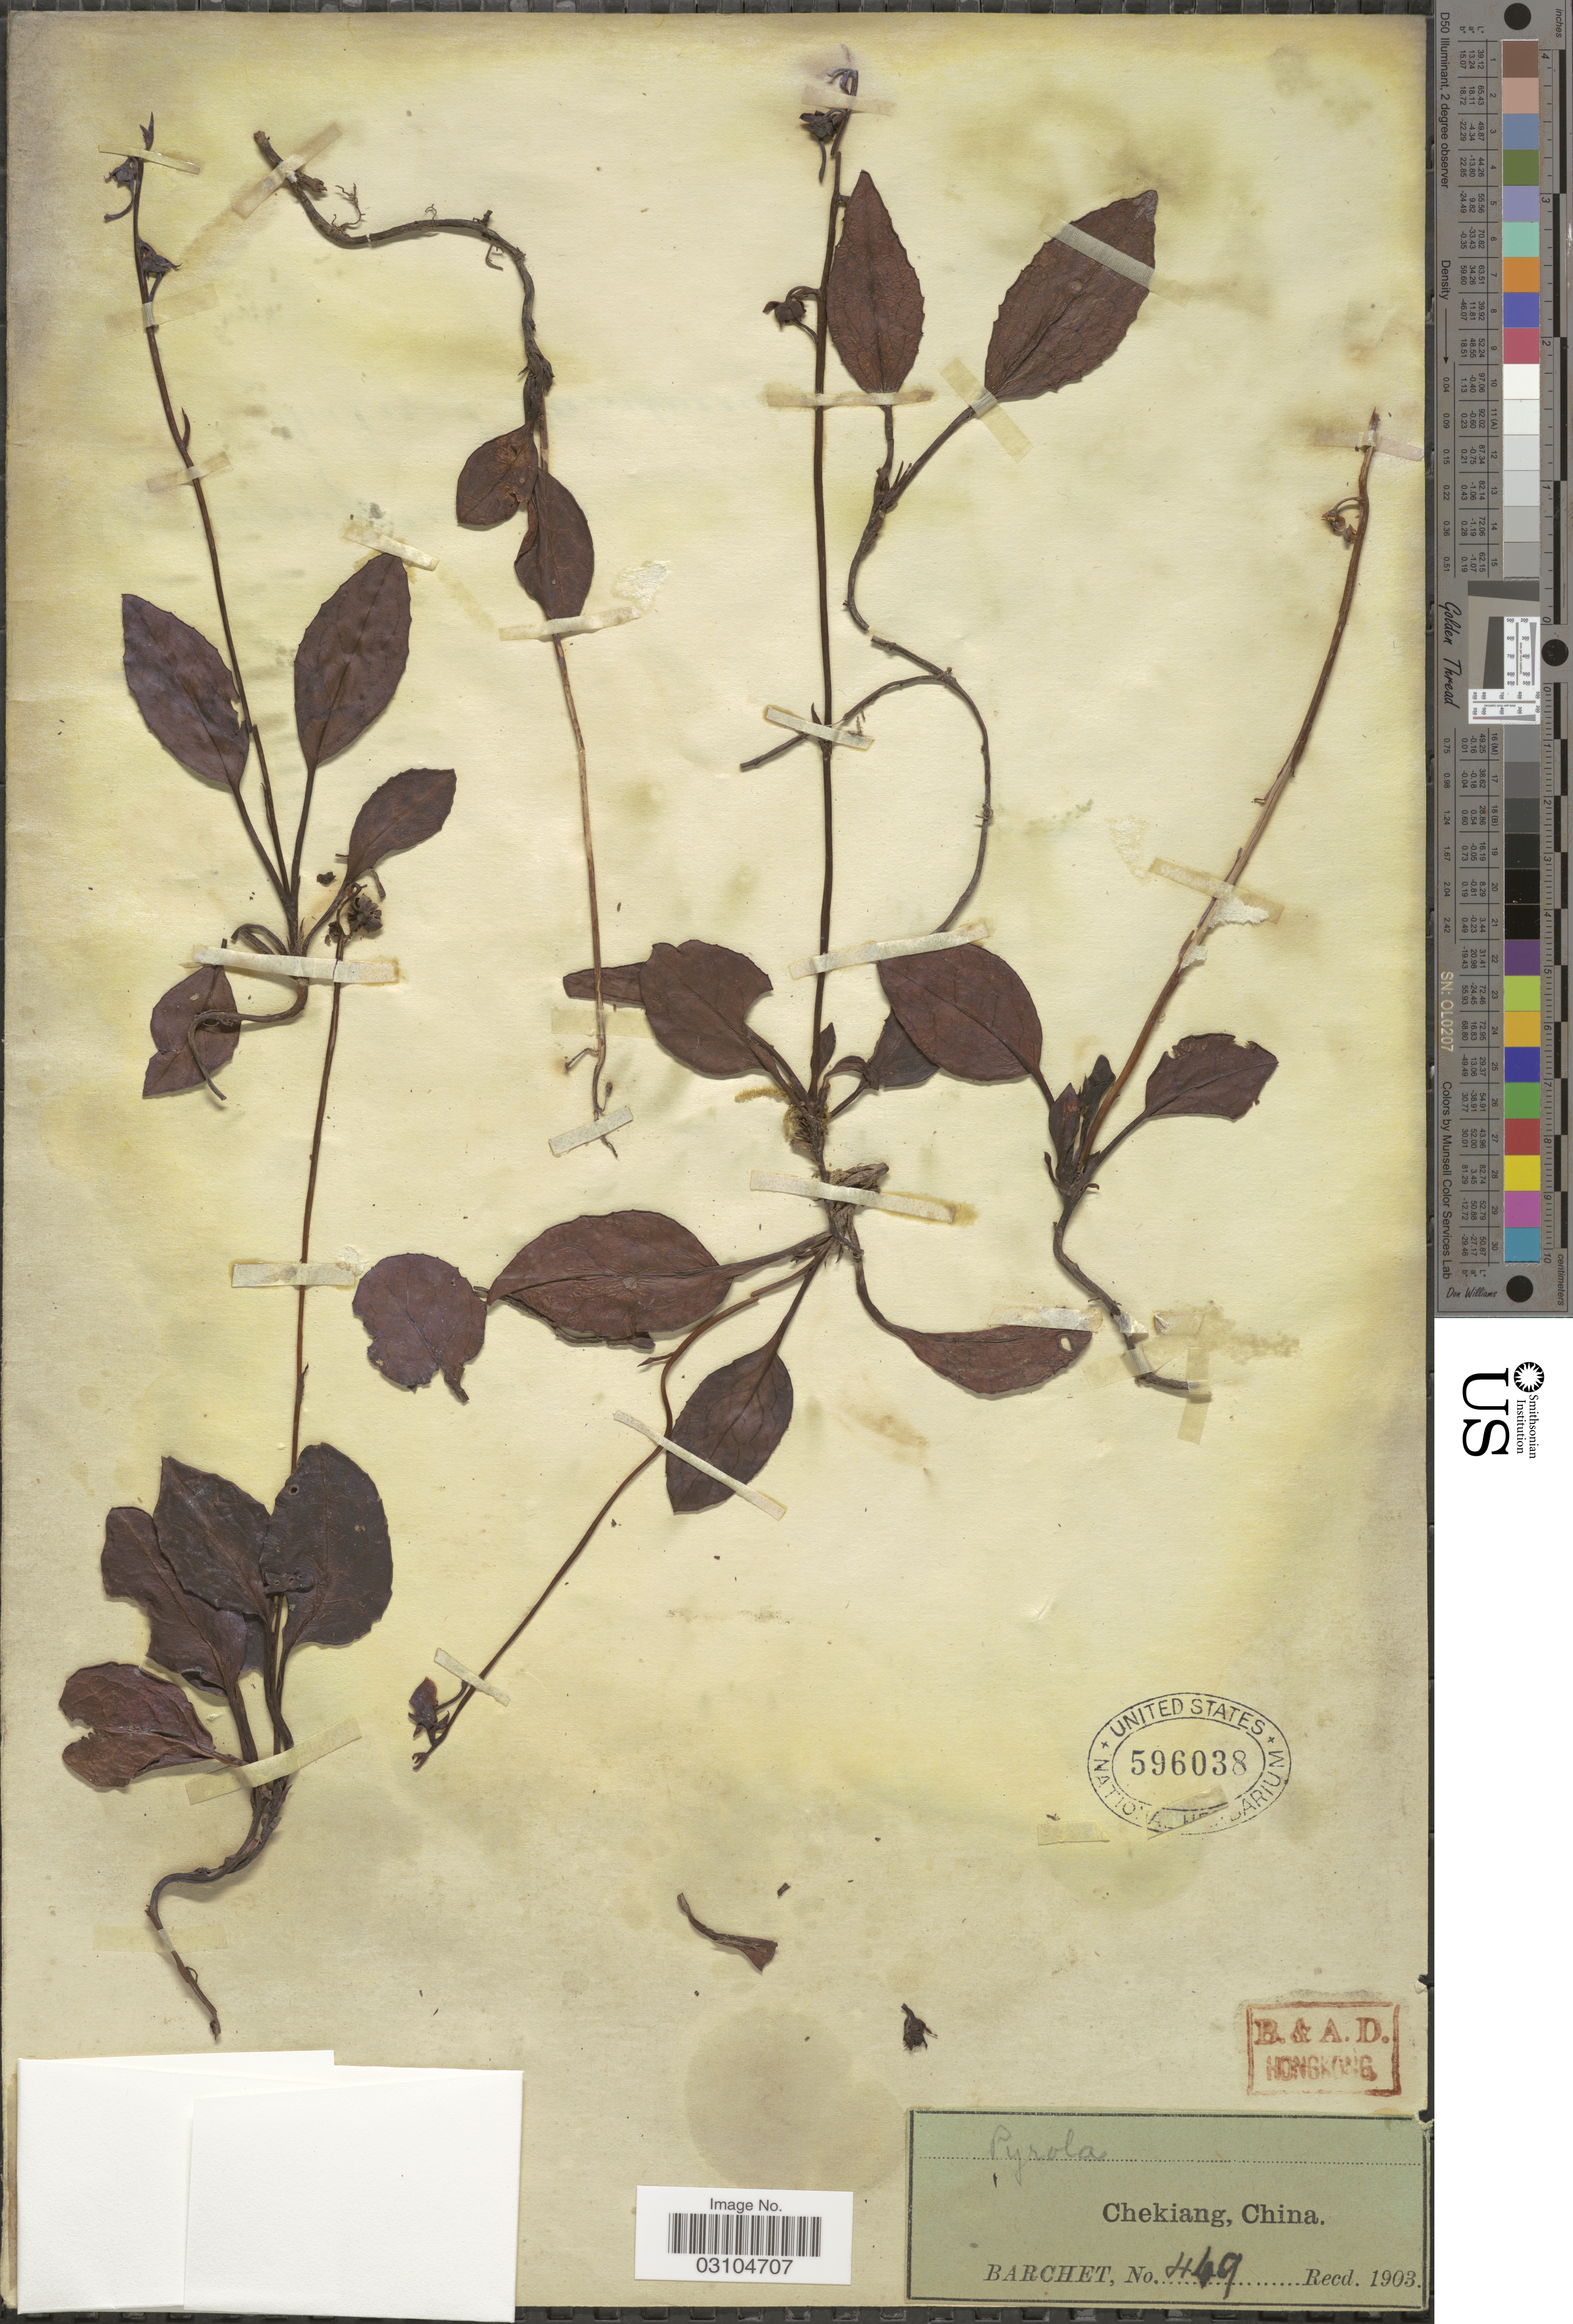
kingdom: Plantae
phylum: Tracheophyta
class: Magnoliopsida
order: Ericales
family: Ericaceae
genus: Pyrola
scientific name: Pyrola sp.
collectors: S. P. Barchet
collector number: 449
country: China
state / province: Zhejiang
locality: Chekiang.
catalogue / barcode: US 596038